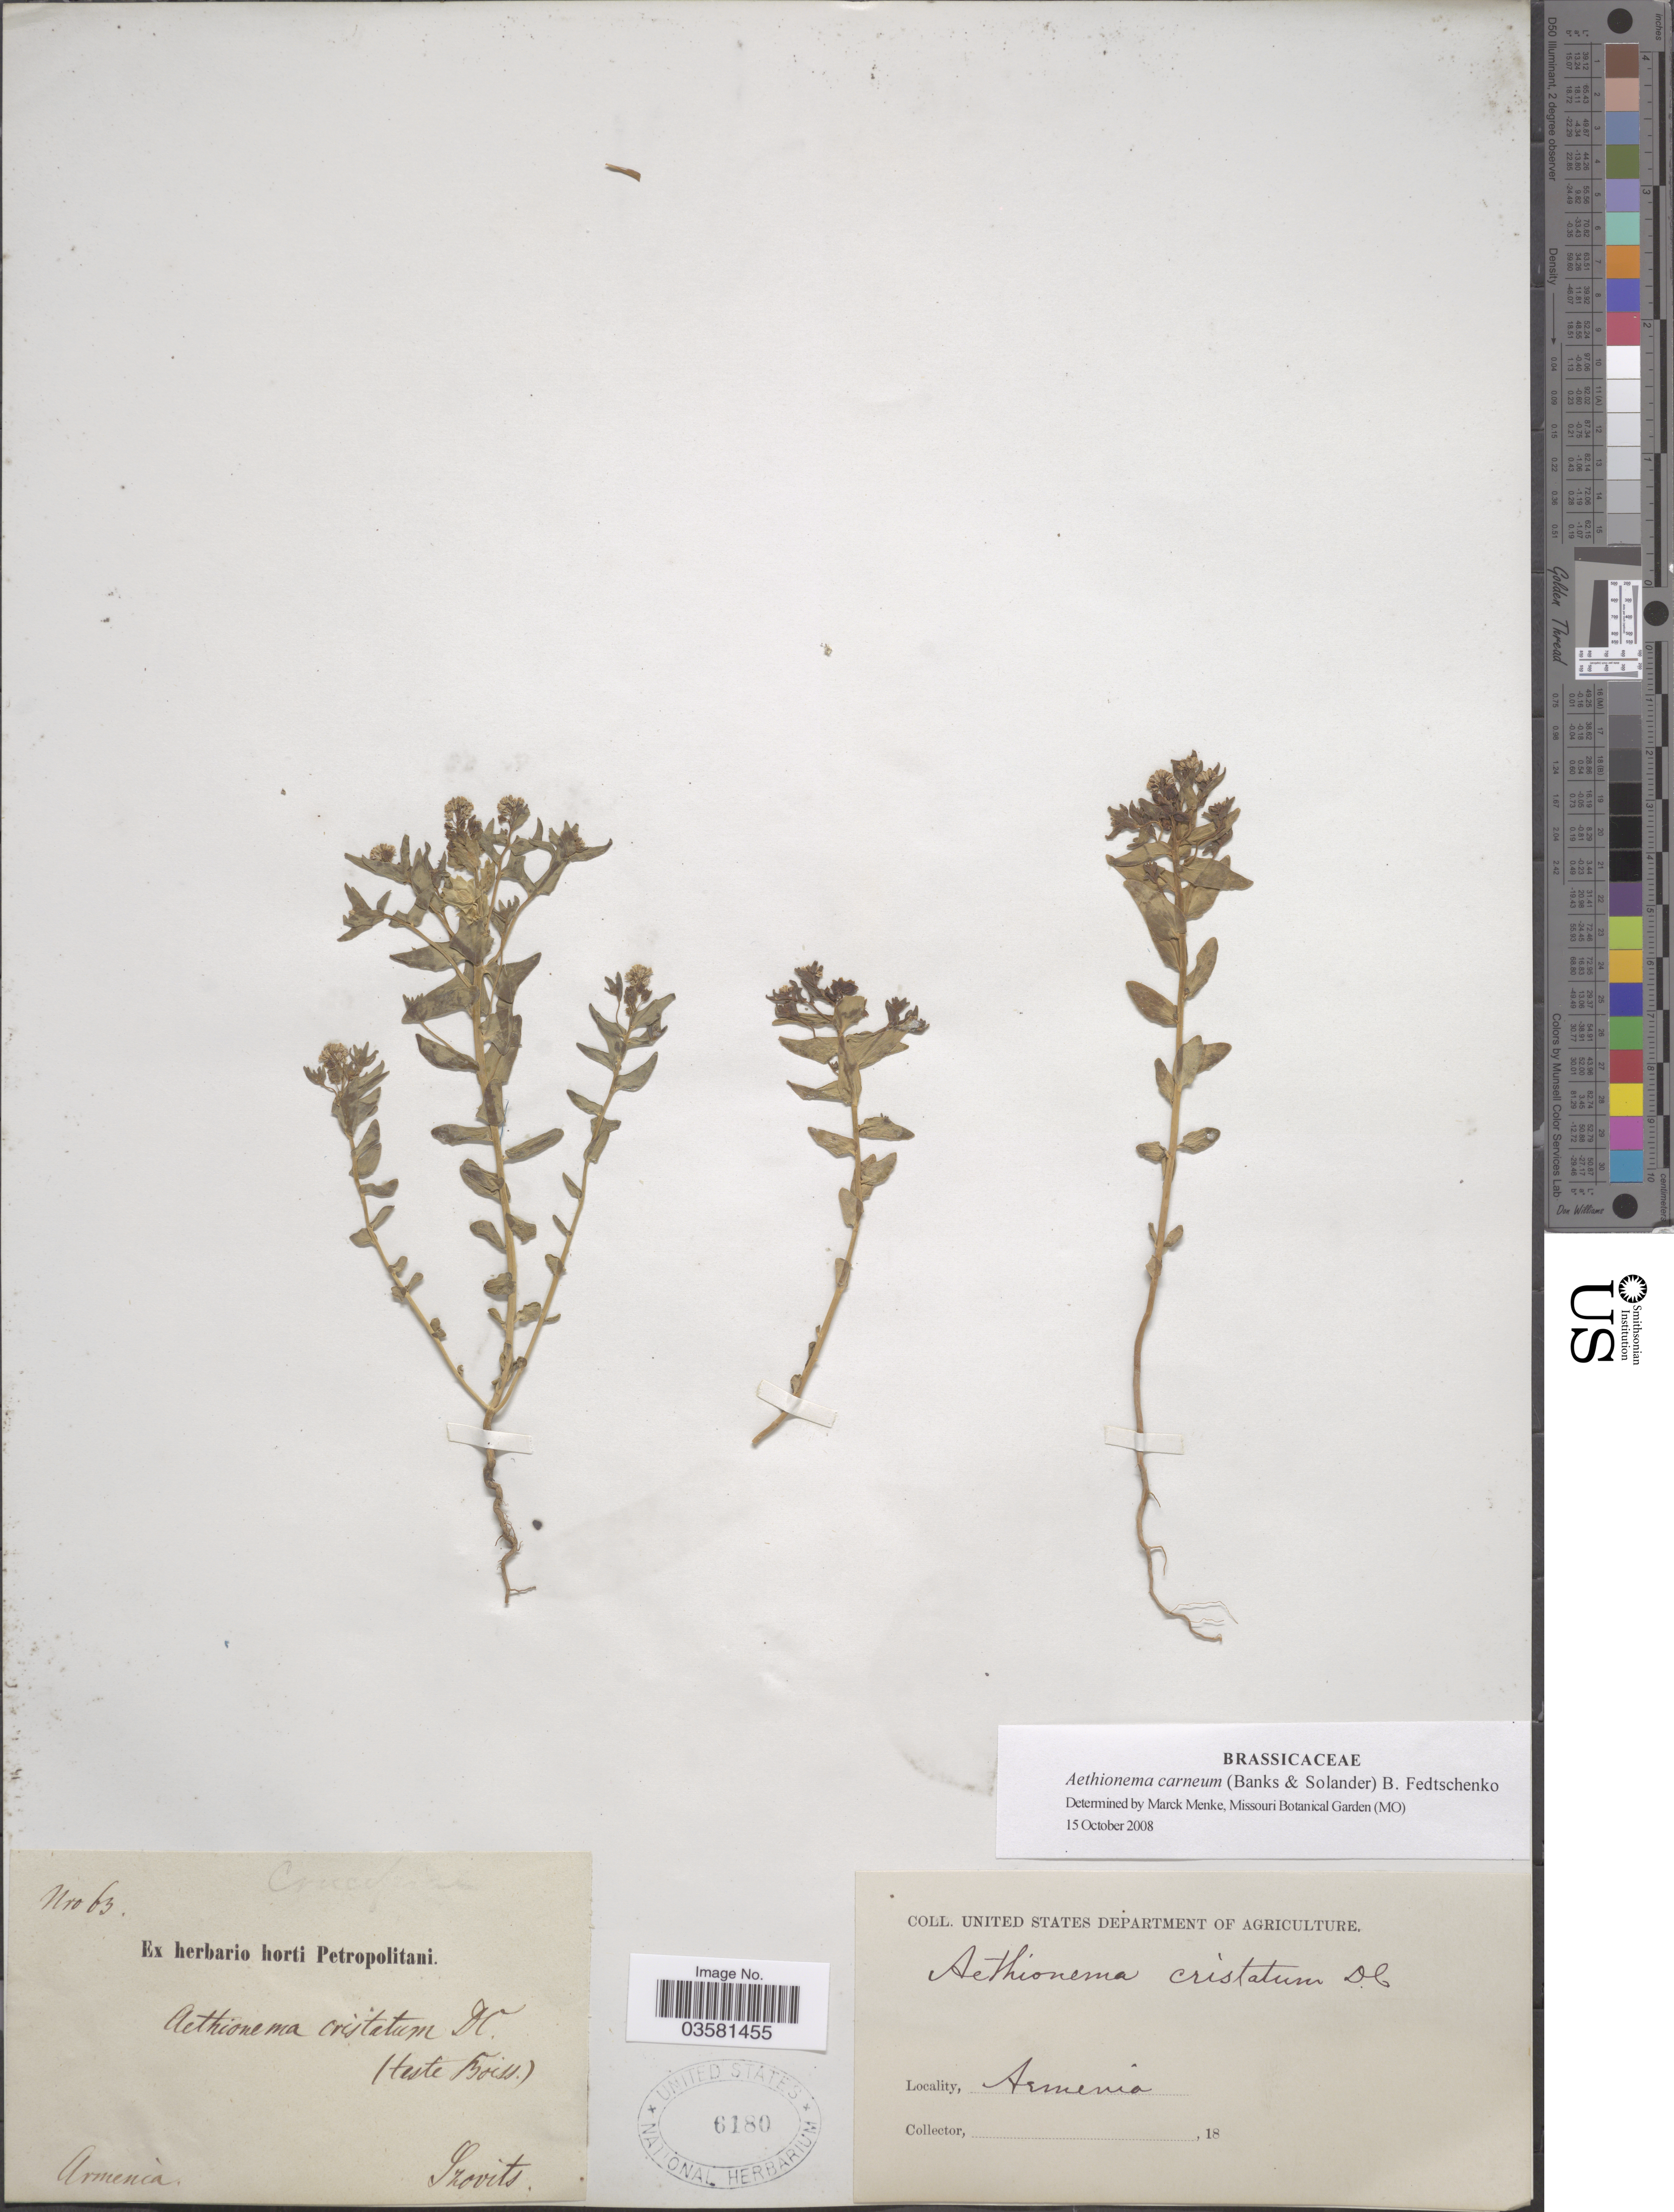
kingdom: Plantae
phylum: Tracheophyta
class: Magnoliopsida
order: Brassicales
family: Brassicaceae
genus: Aethionema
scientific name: Aethionema carneum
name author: B. Fedtsch.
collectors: Szovits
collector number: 63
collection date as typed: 18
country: Armenia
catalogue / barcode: US 6180